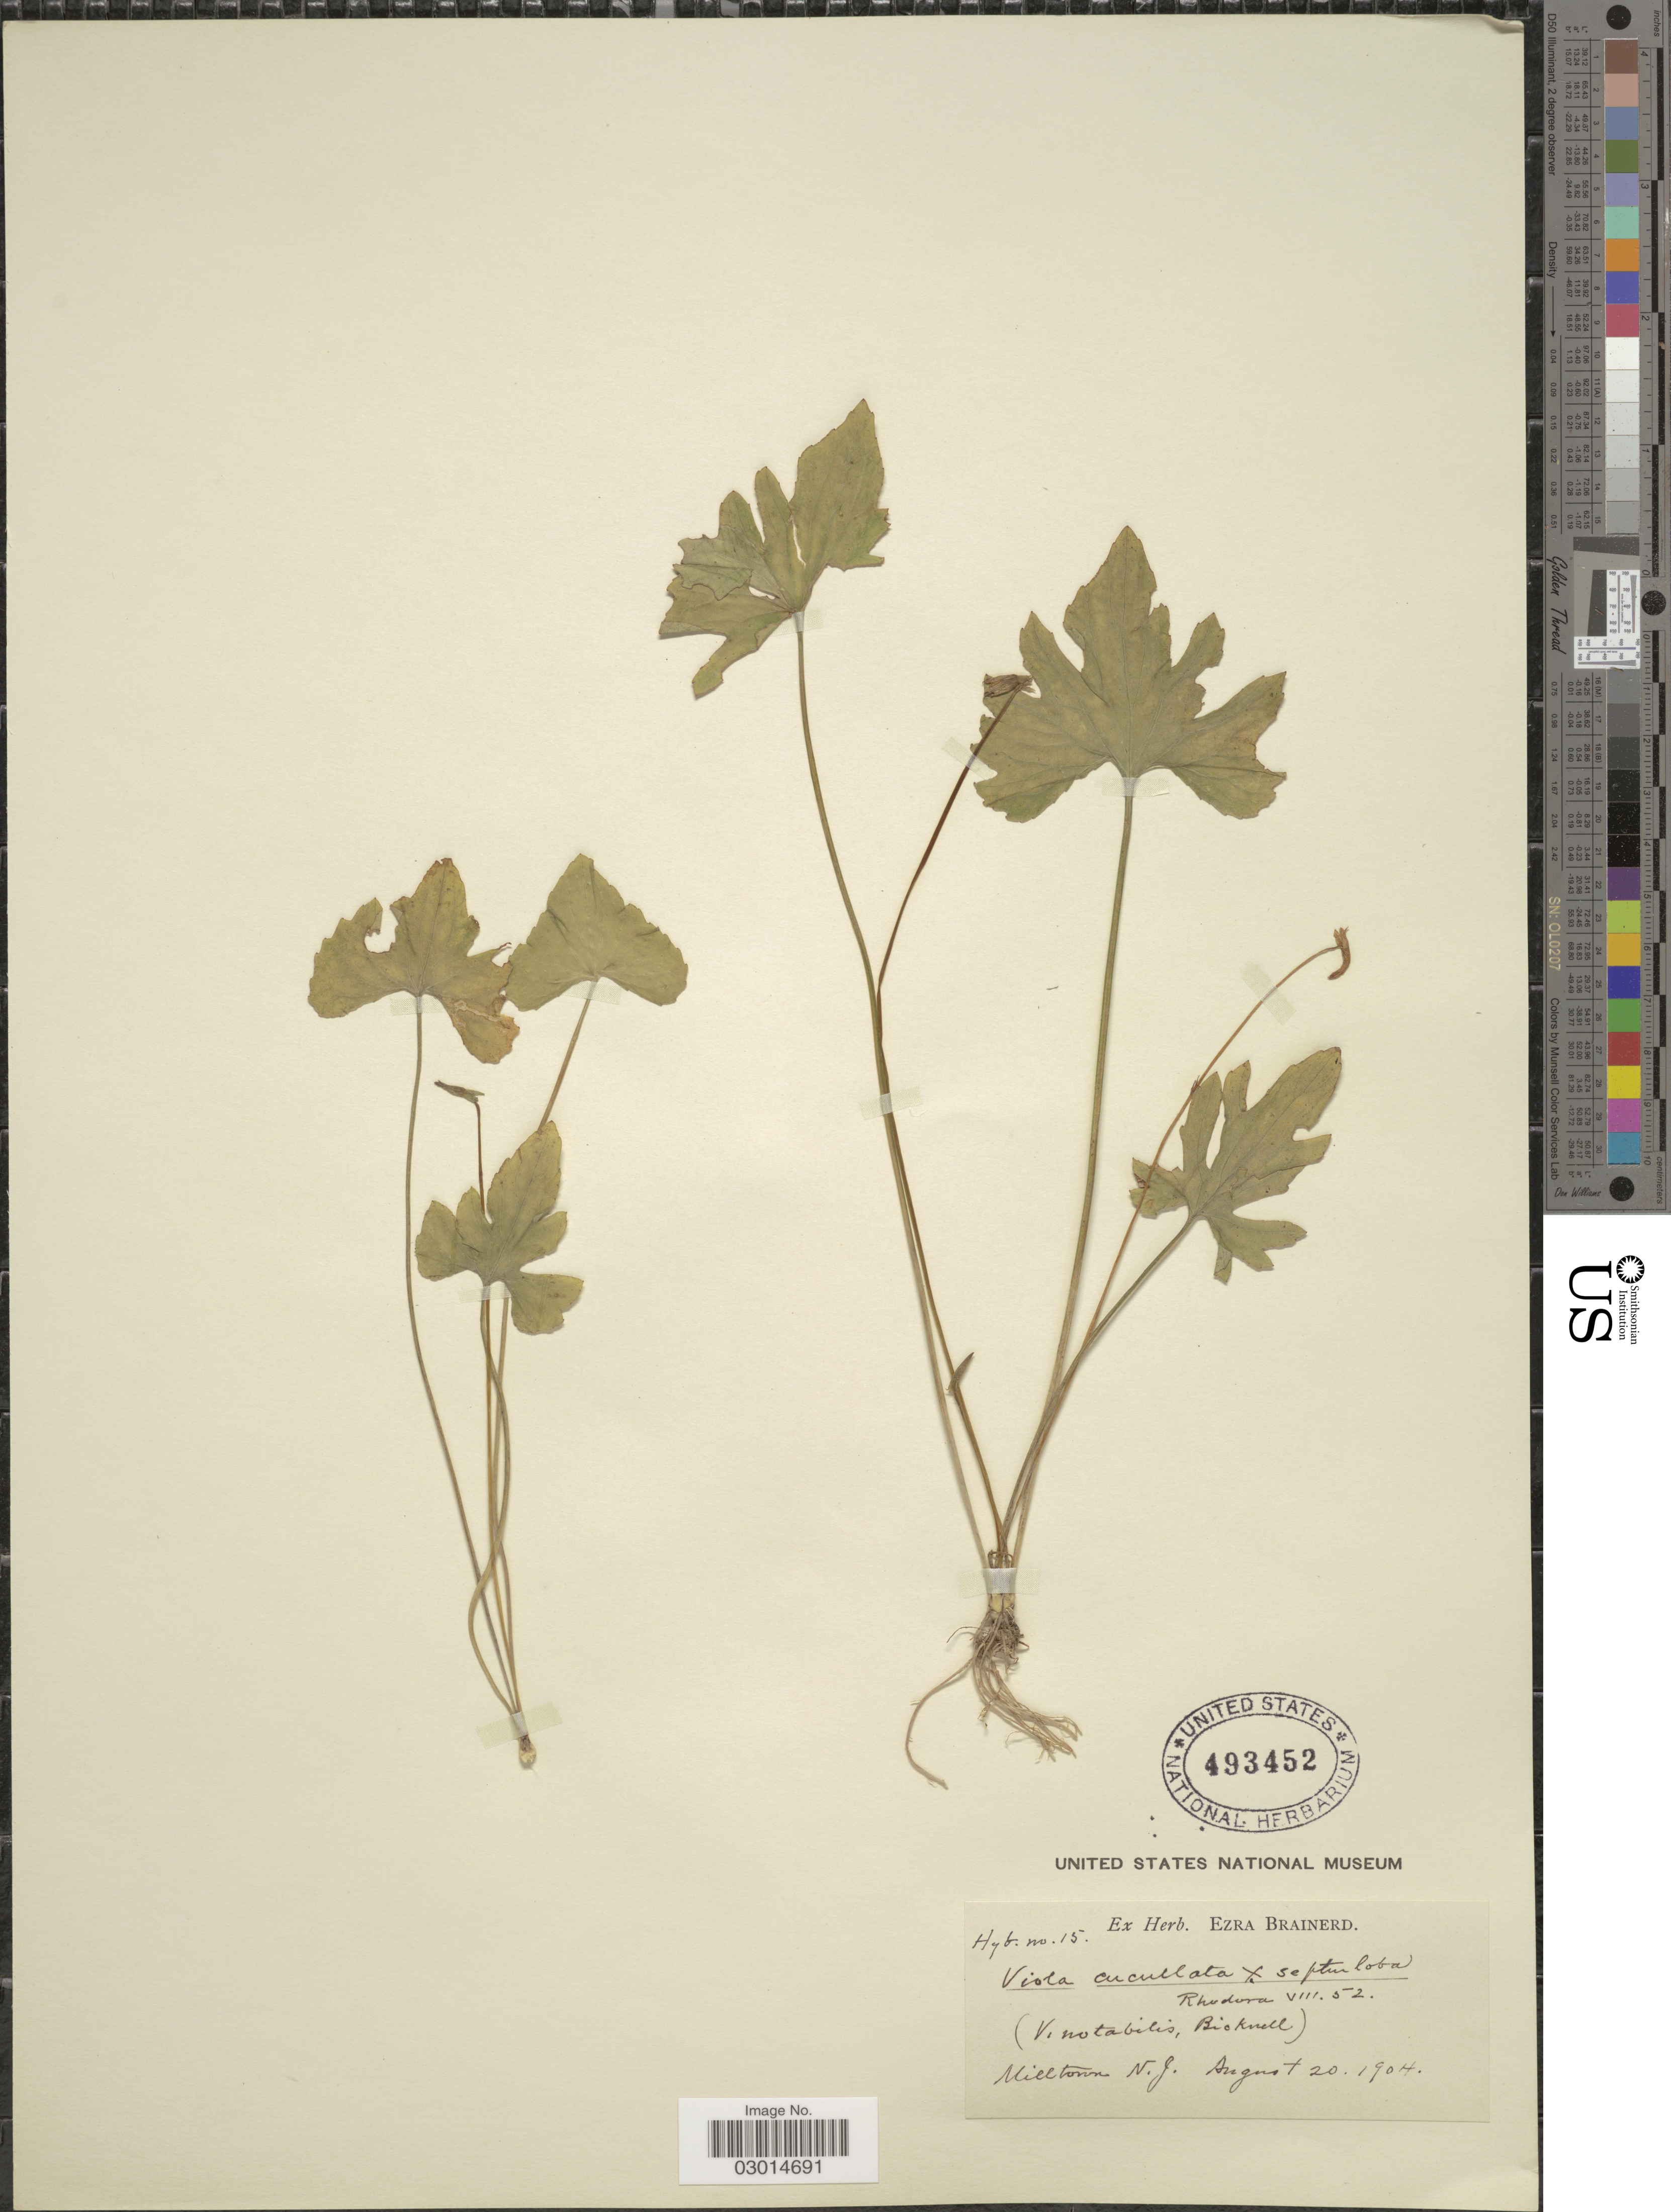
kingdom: Plantae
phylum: Tracheophyta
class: Magnoliopsida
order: Malpighiales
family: Violaceae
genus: Viola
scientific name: Viola cucullata x V. septemloba LeConte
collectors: ex herb. Ezra Brainerd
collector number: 15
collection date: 1904-08-20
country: United States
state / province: New Jersey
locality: Milltown N.J.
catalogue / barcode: US 493452